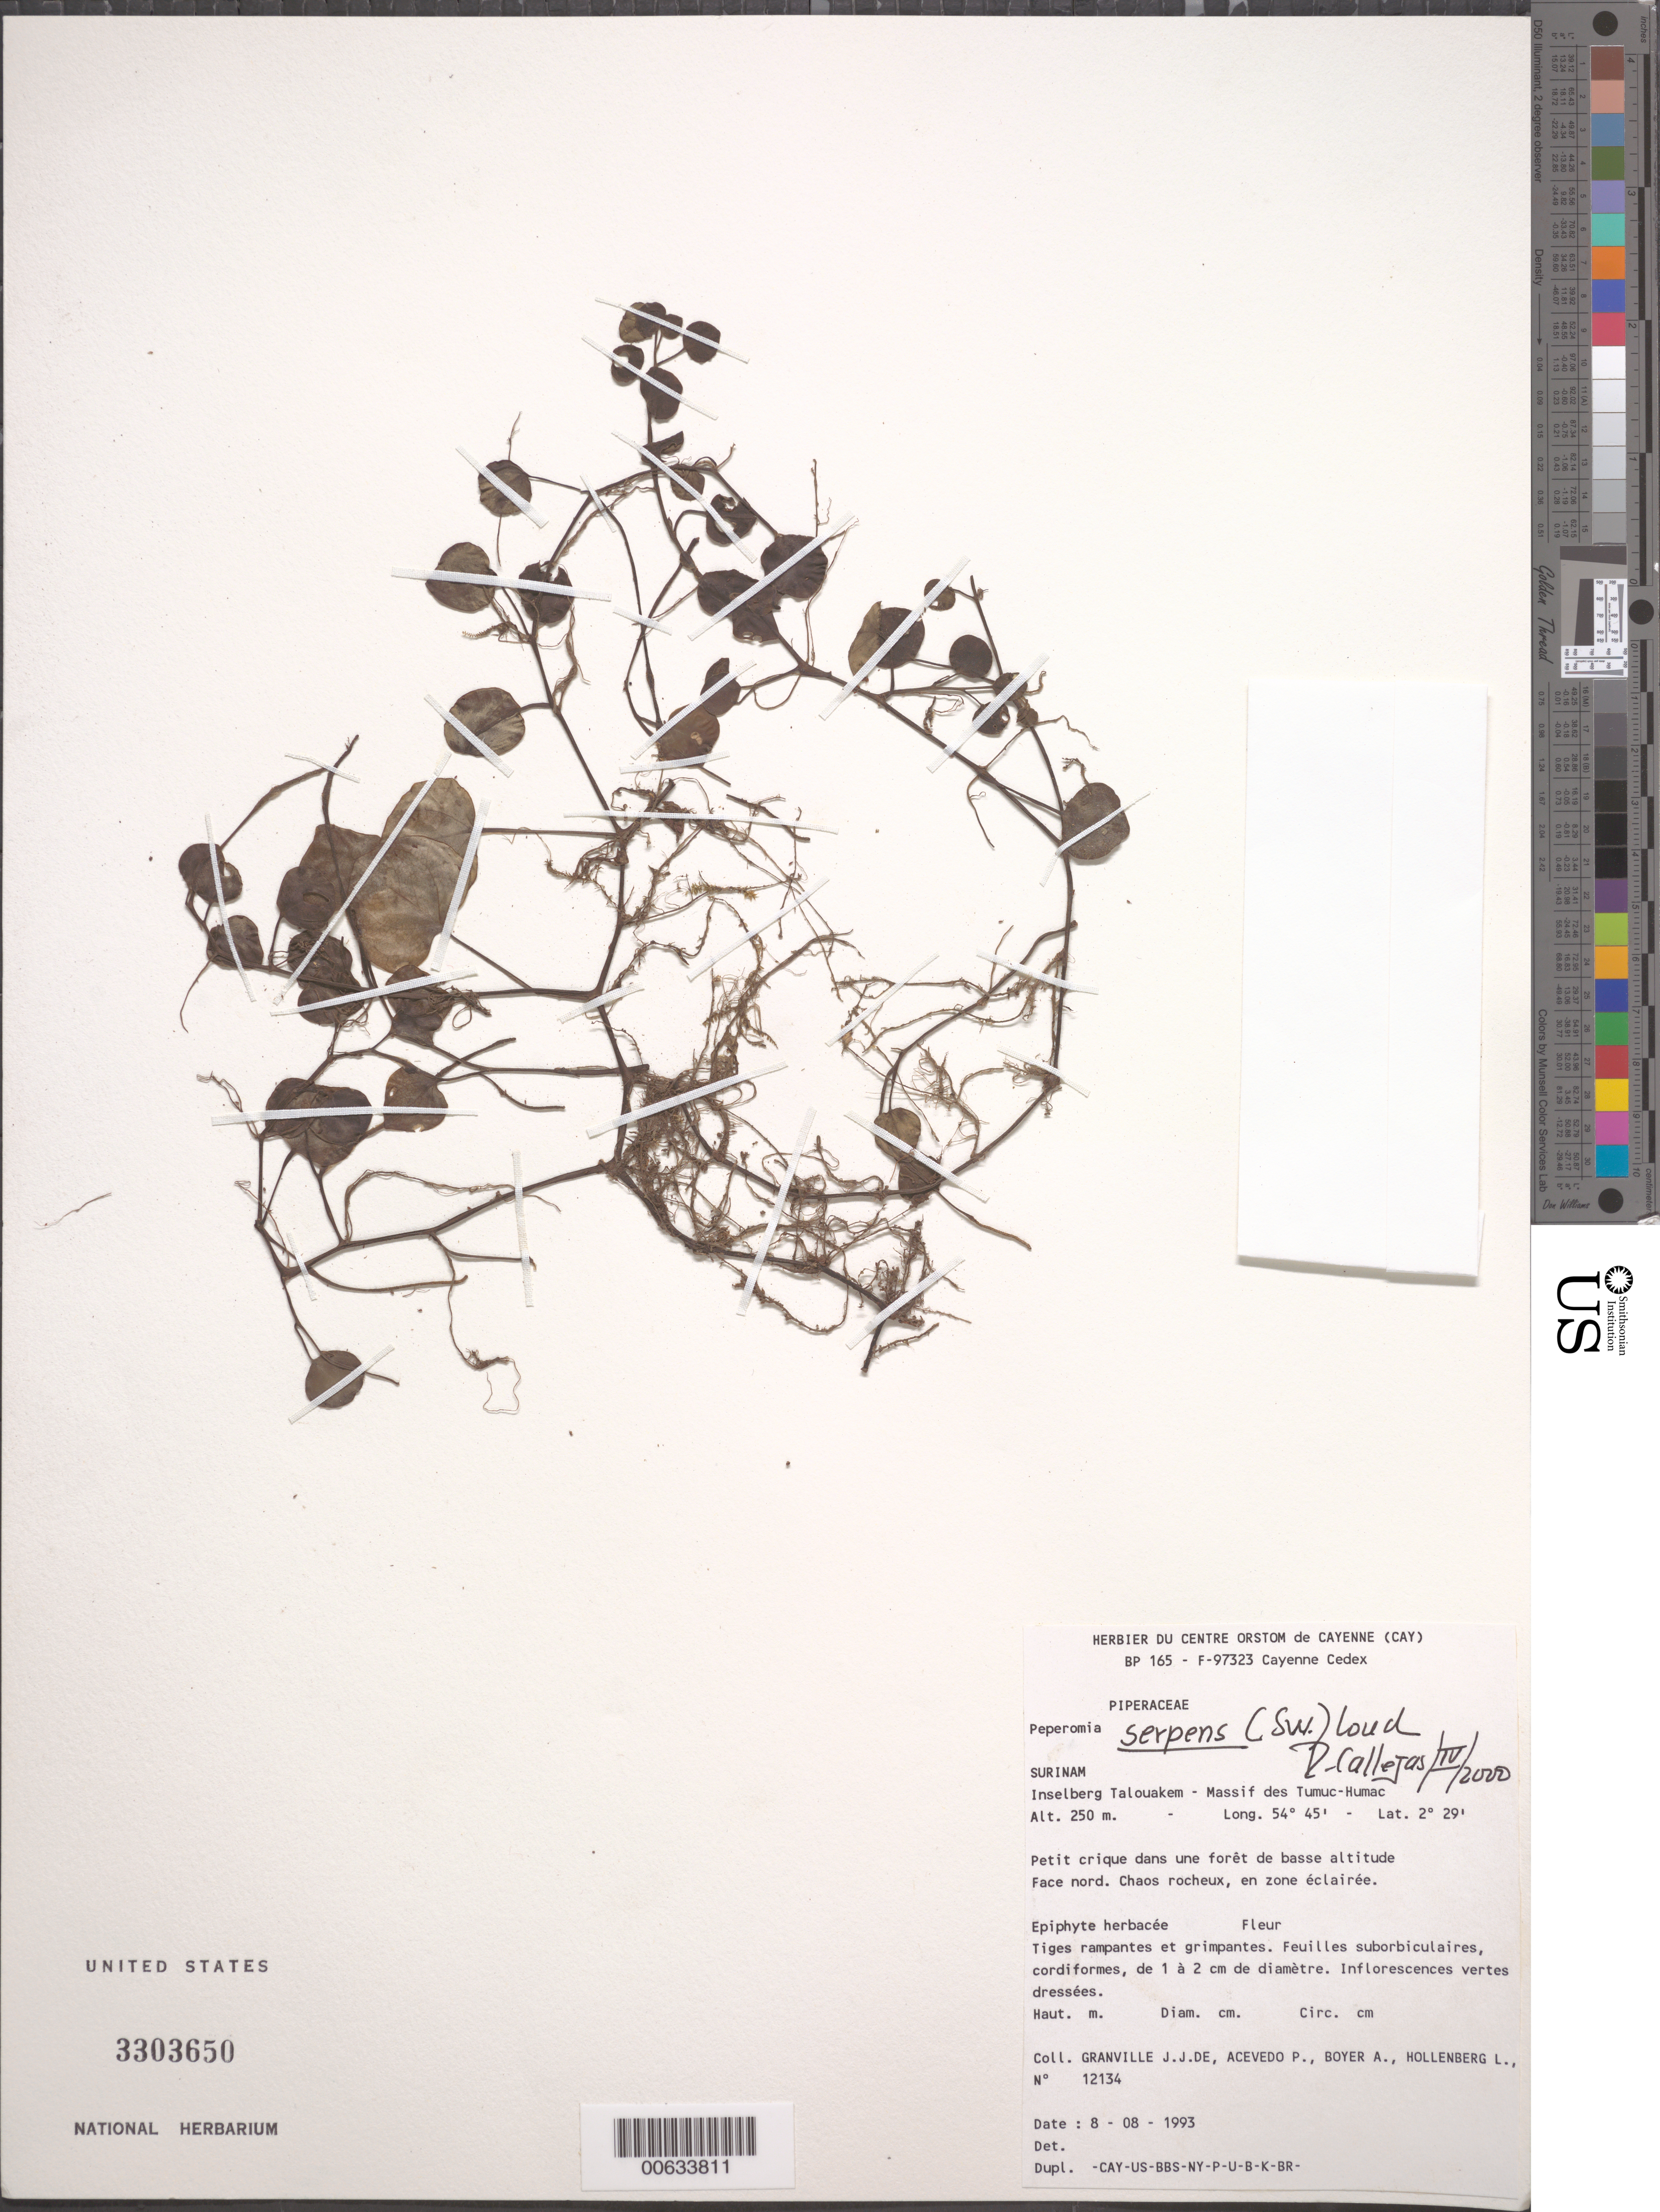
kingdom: Plantae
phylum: Tracheophyta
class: Magnoliopsida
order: Piperales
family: Piperaceae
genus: Peperomia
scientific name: Peperomia serpens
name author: (Sw.) Loudon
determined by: Callejas, Ricardo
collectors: J.-J. de Granville, P. Acevedo-Rodr., A. Boyer & L. Hollenberg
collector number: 12134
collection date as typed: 8-Aug-93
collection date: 1993-08-08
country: Suriname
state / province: Sipaliwini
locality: Inselberg Talouakem, Massif des Tumuc-Humac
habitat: Petit crique dans une forêt de basse altitude. Face nord. Chaos rocheux, en zone eclairee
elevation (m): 250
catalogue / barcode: US 3303650